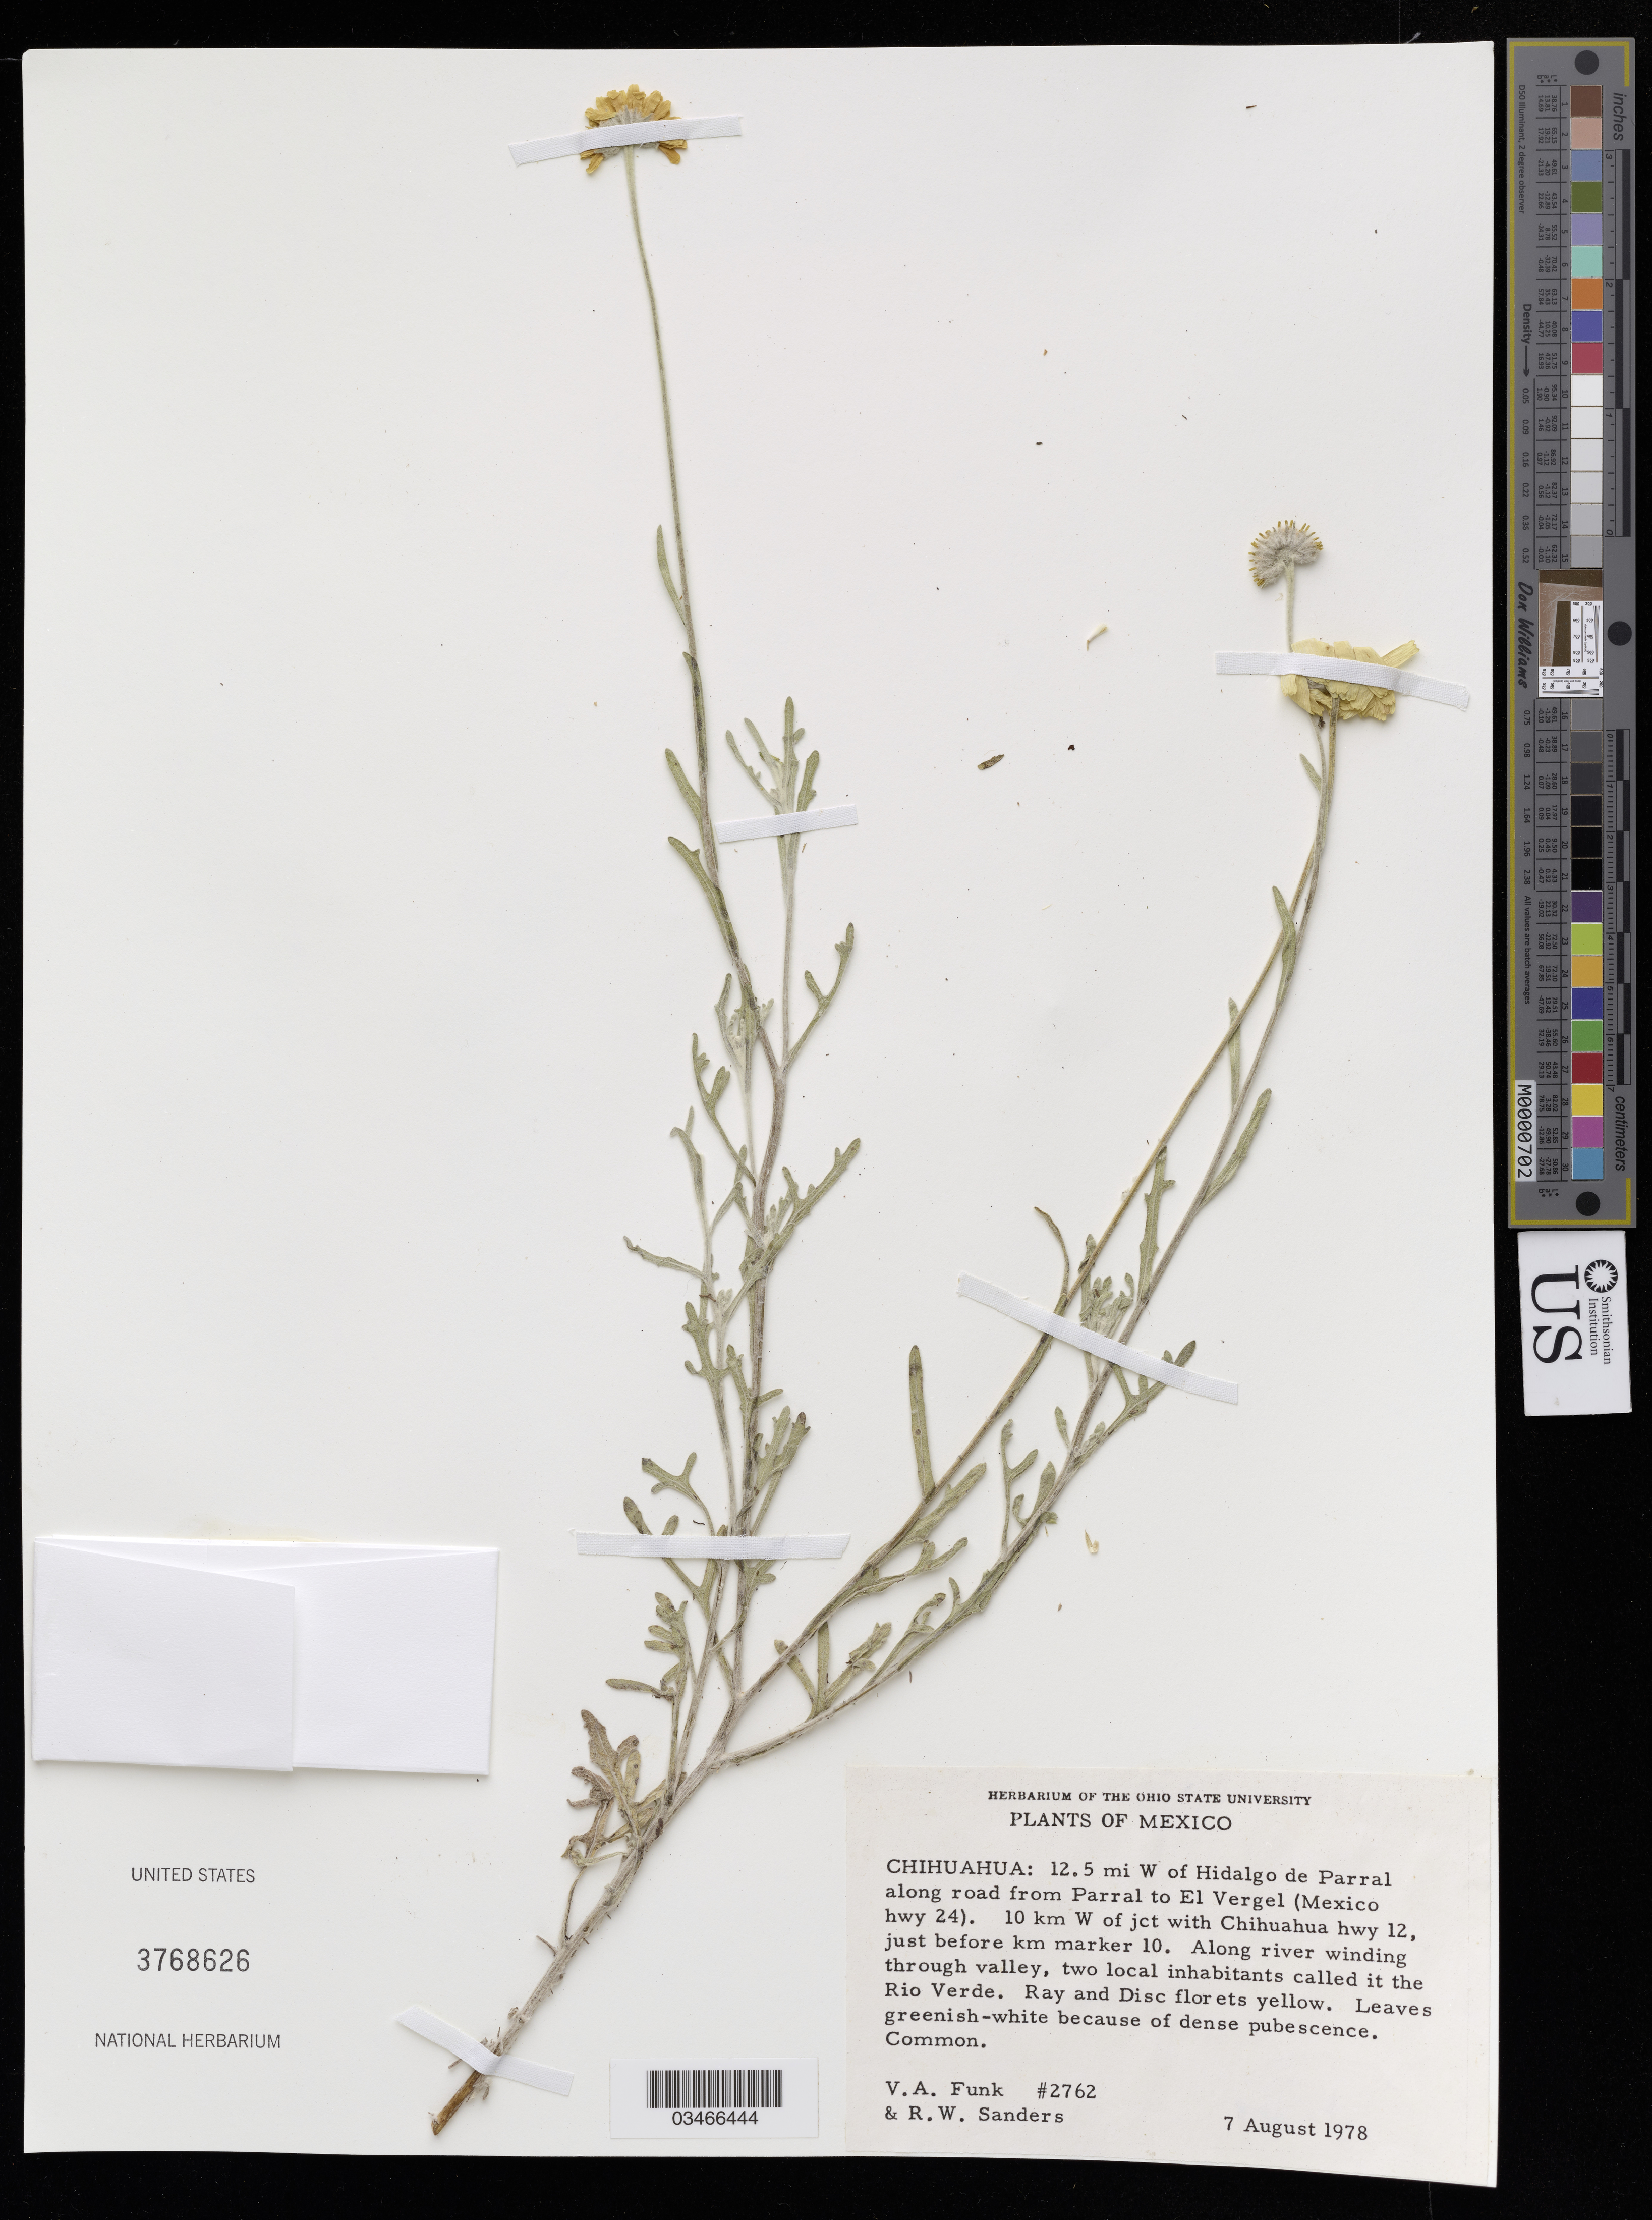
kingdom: Plantae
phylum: Tracheophyta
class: Magnoliopsida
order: Asterales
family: Asteraceae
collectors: V. Funk & R. Sanders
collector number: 2762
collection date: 1978-08-07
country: Mexico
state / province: Chihuahua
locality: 12.5 mi W of Hidalgo de Parral along road from Parral to El Vergel (Mexico hwy 24). 10 km W of jct with Chihuahua hwy 12, just before km marker 10. Along river winding through valley, two local inhabitants called it the Rio Verde.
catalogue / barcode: US 3768626